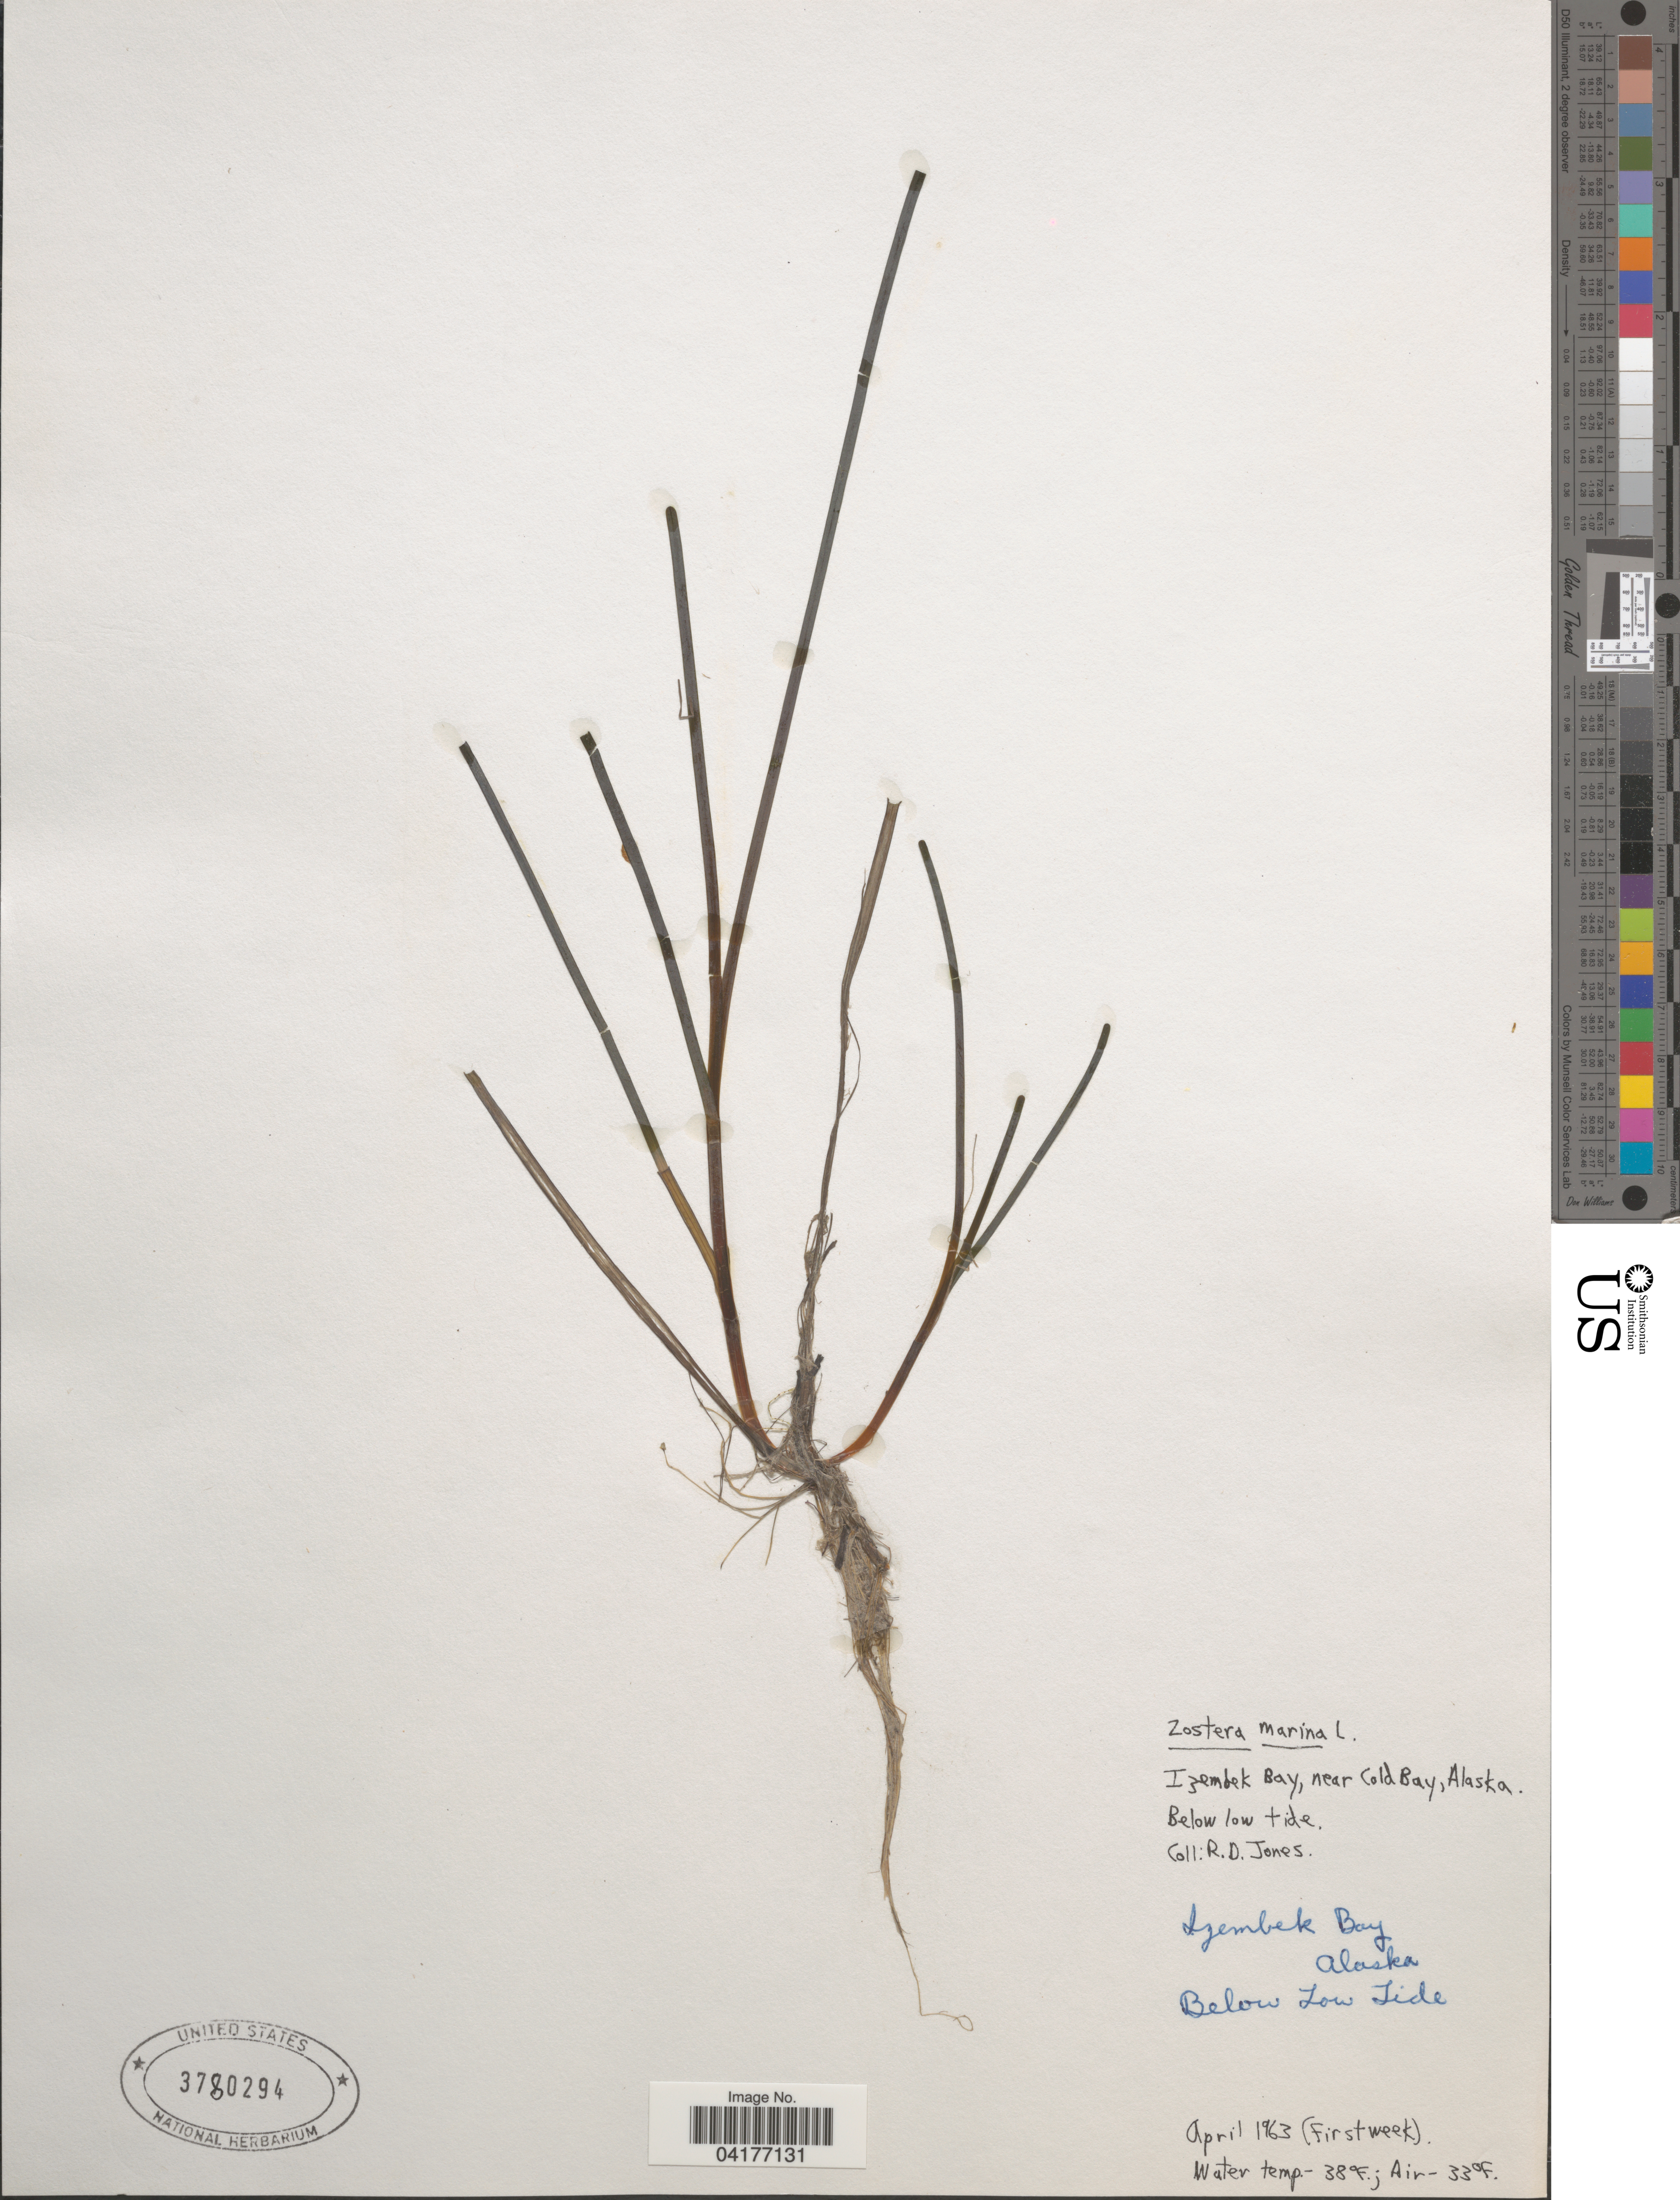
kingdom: Plantae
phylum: Tracheophyta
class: Liliopsida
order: Alismatales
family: Zosteraceae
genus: Zostera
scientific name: Zostera marina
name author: L.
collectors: R. Jones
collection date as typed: April 1963 (first week)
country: United States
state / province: Alaska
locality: Izembek Bay, near Cold Bay. Below low tide.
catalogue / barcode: US 3780294